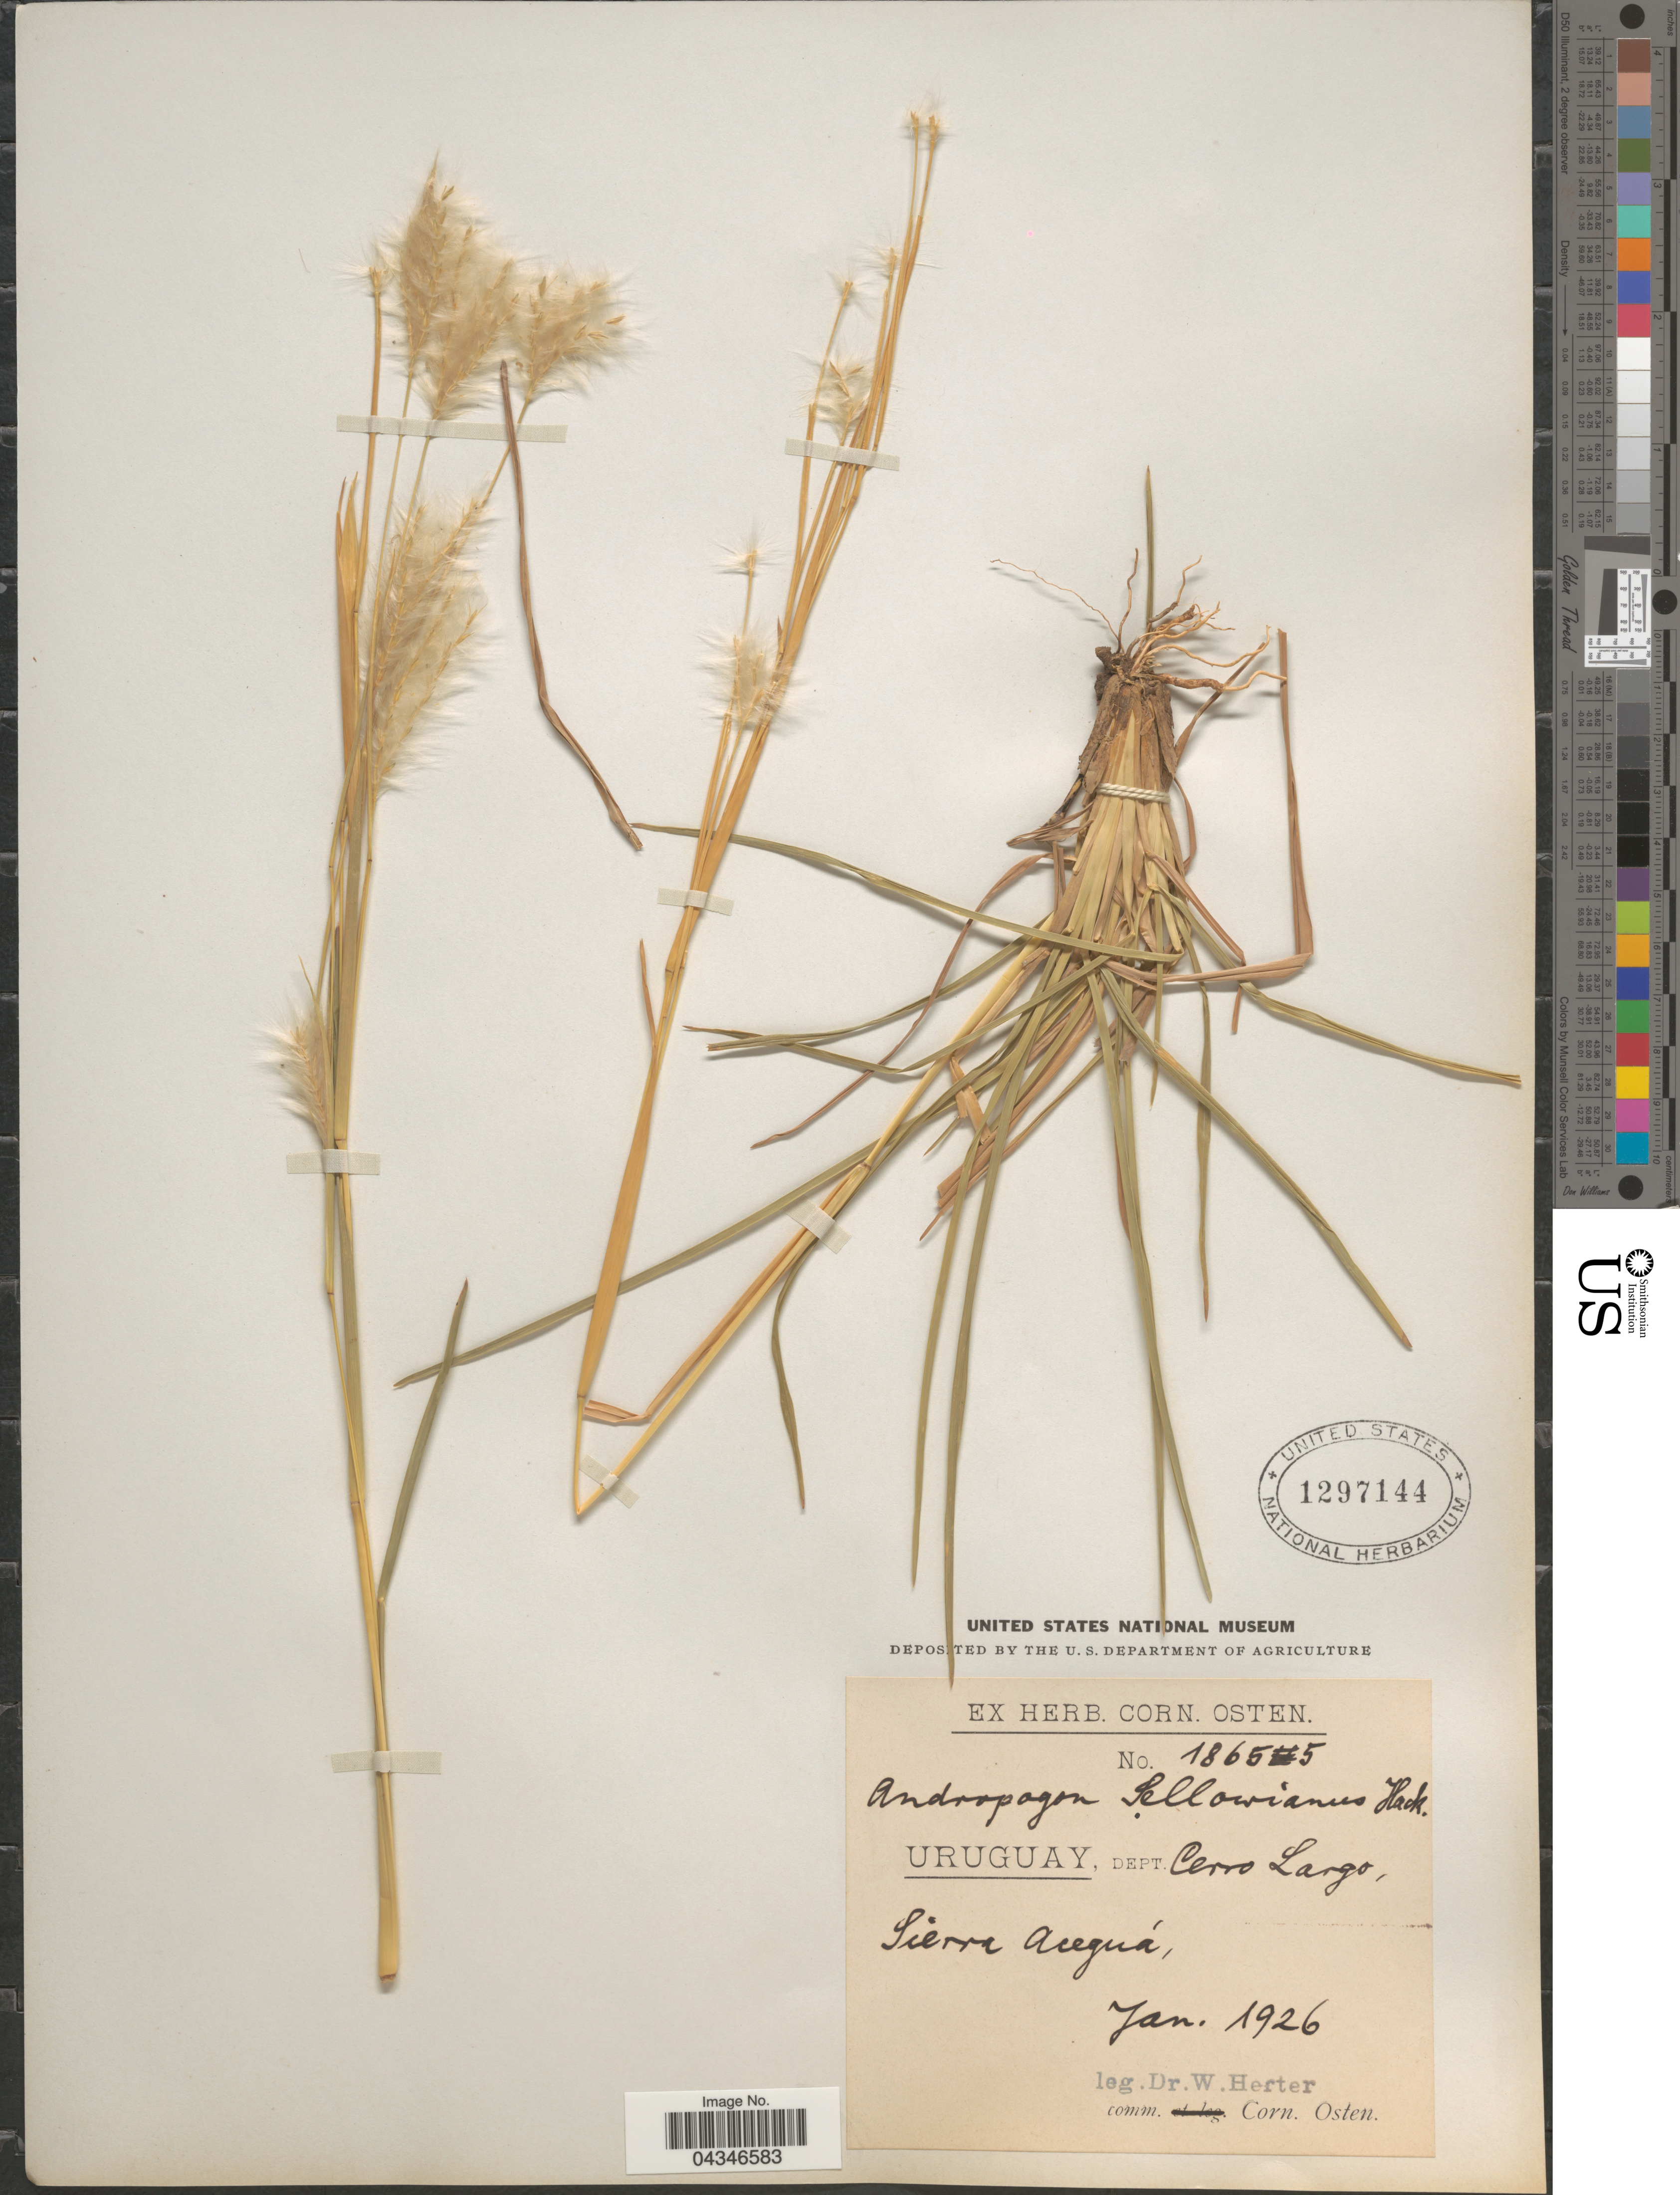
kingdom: Plantae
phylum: Tracheophyta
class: Liliopsida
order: Poales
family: Poaceae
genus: Andropogon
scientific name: Andropogon selloanus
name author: (Hack.) Hack.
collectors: W. G. Herter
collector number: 18655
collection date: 1926-01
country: Uruguay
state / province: Cerro Largo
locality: Dept. Cerro Largo. Sierra Aceguá.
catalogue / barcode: US 1297144